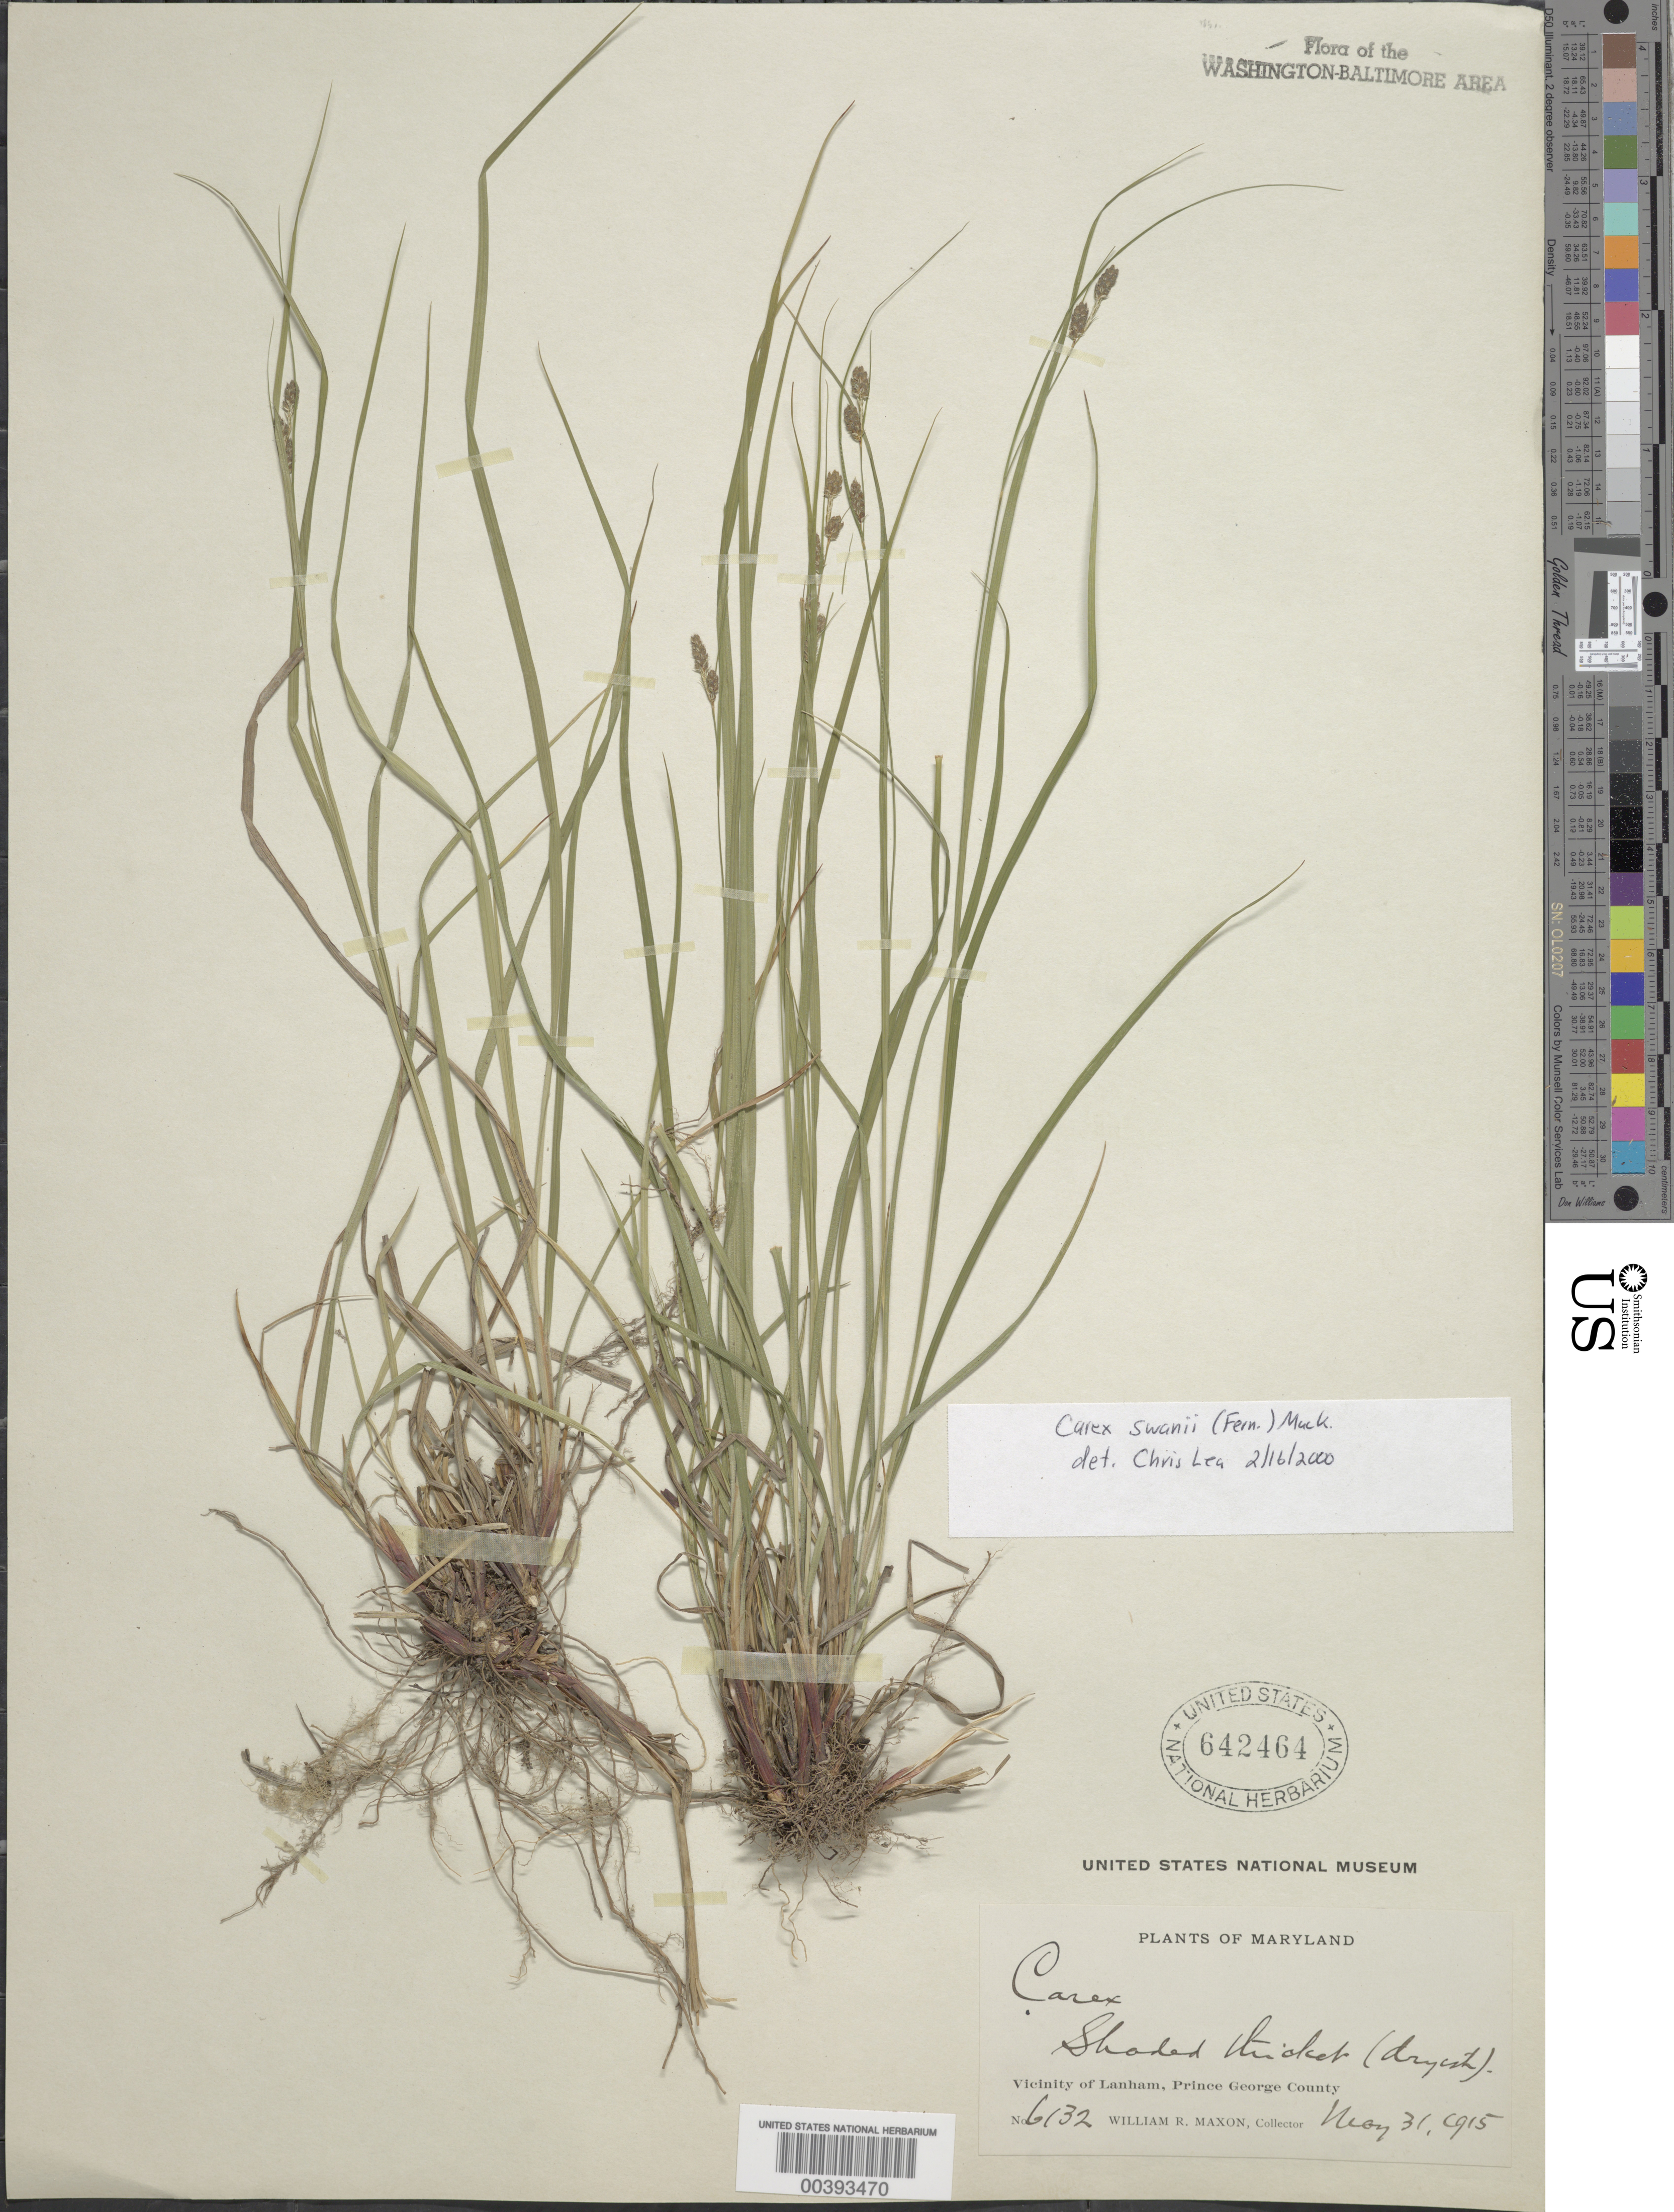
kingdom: Plantae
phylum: Tracheophyta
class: Liliopsida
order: Poales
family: Cyperaceae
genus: Carex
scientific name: Carex swanii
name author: (Fernald) Mack.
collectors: W. R. Maxon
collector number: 6132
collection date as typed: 31 May 1915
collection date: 1915-05-31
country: United States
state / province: Maryland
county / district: Prince George's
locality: Lanham vicinity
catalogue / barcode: US 642464